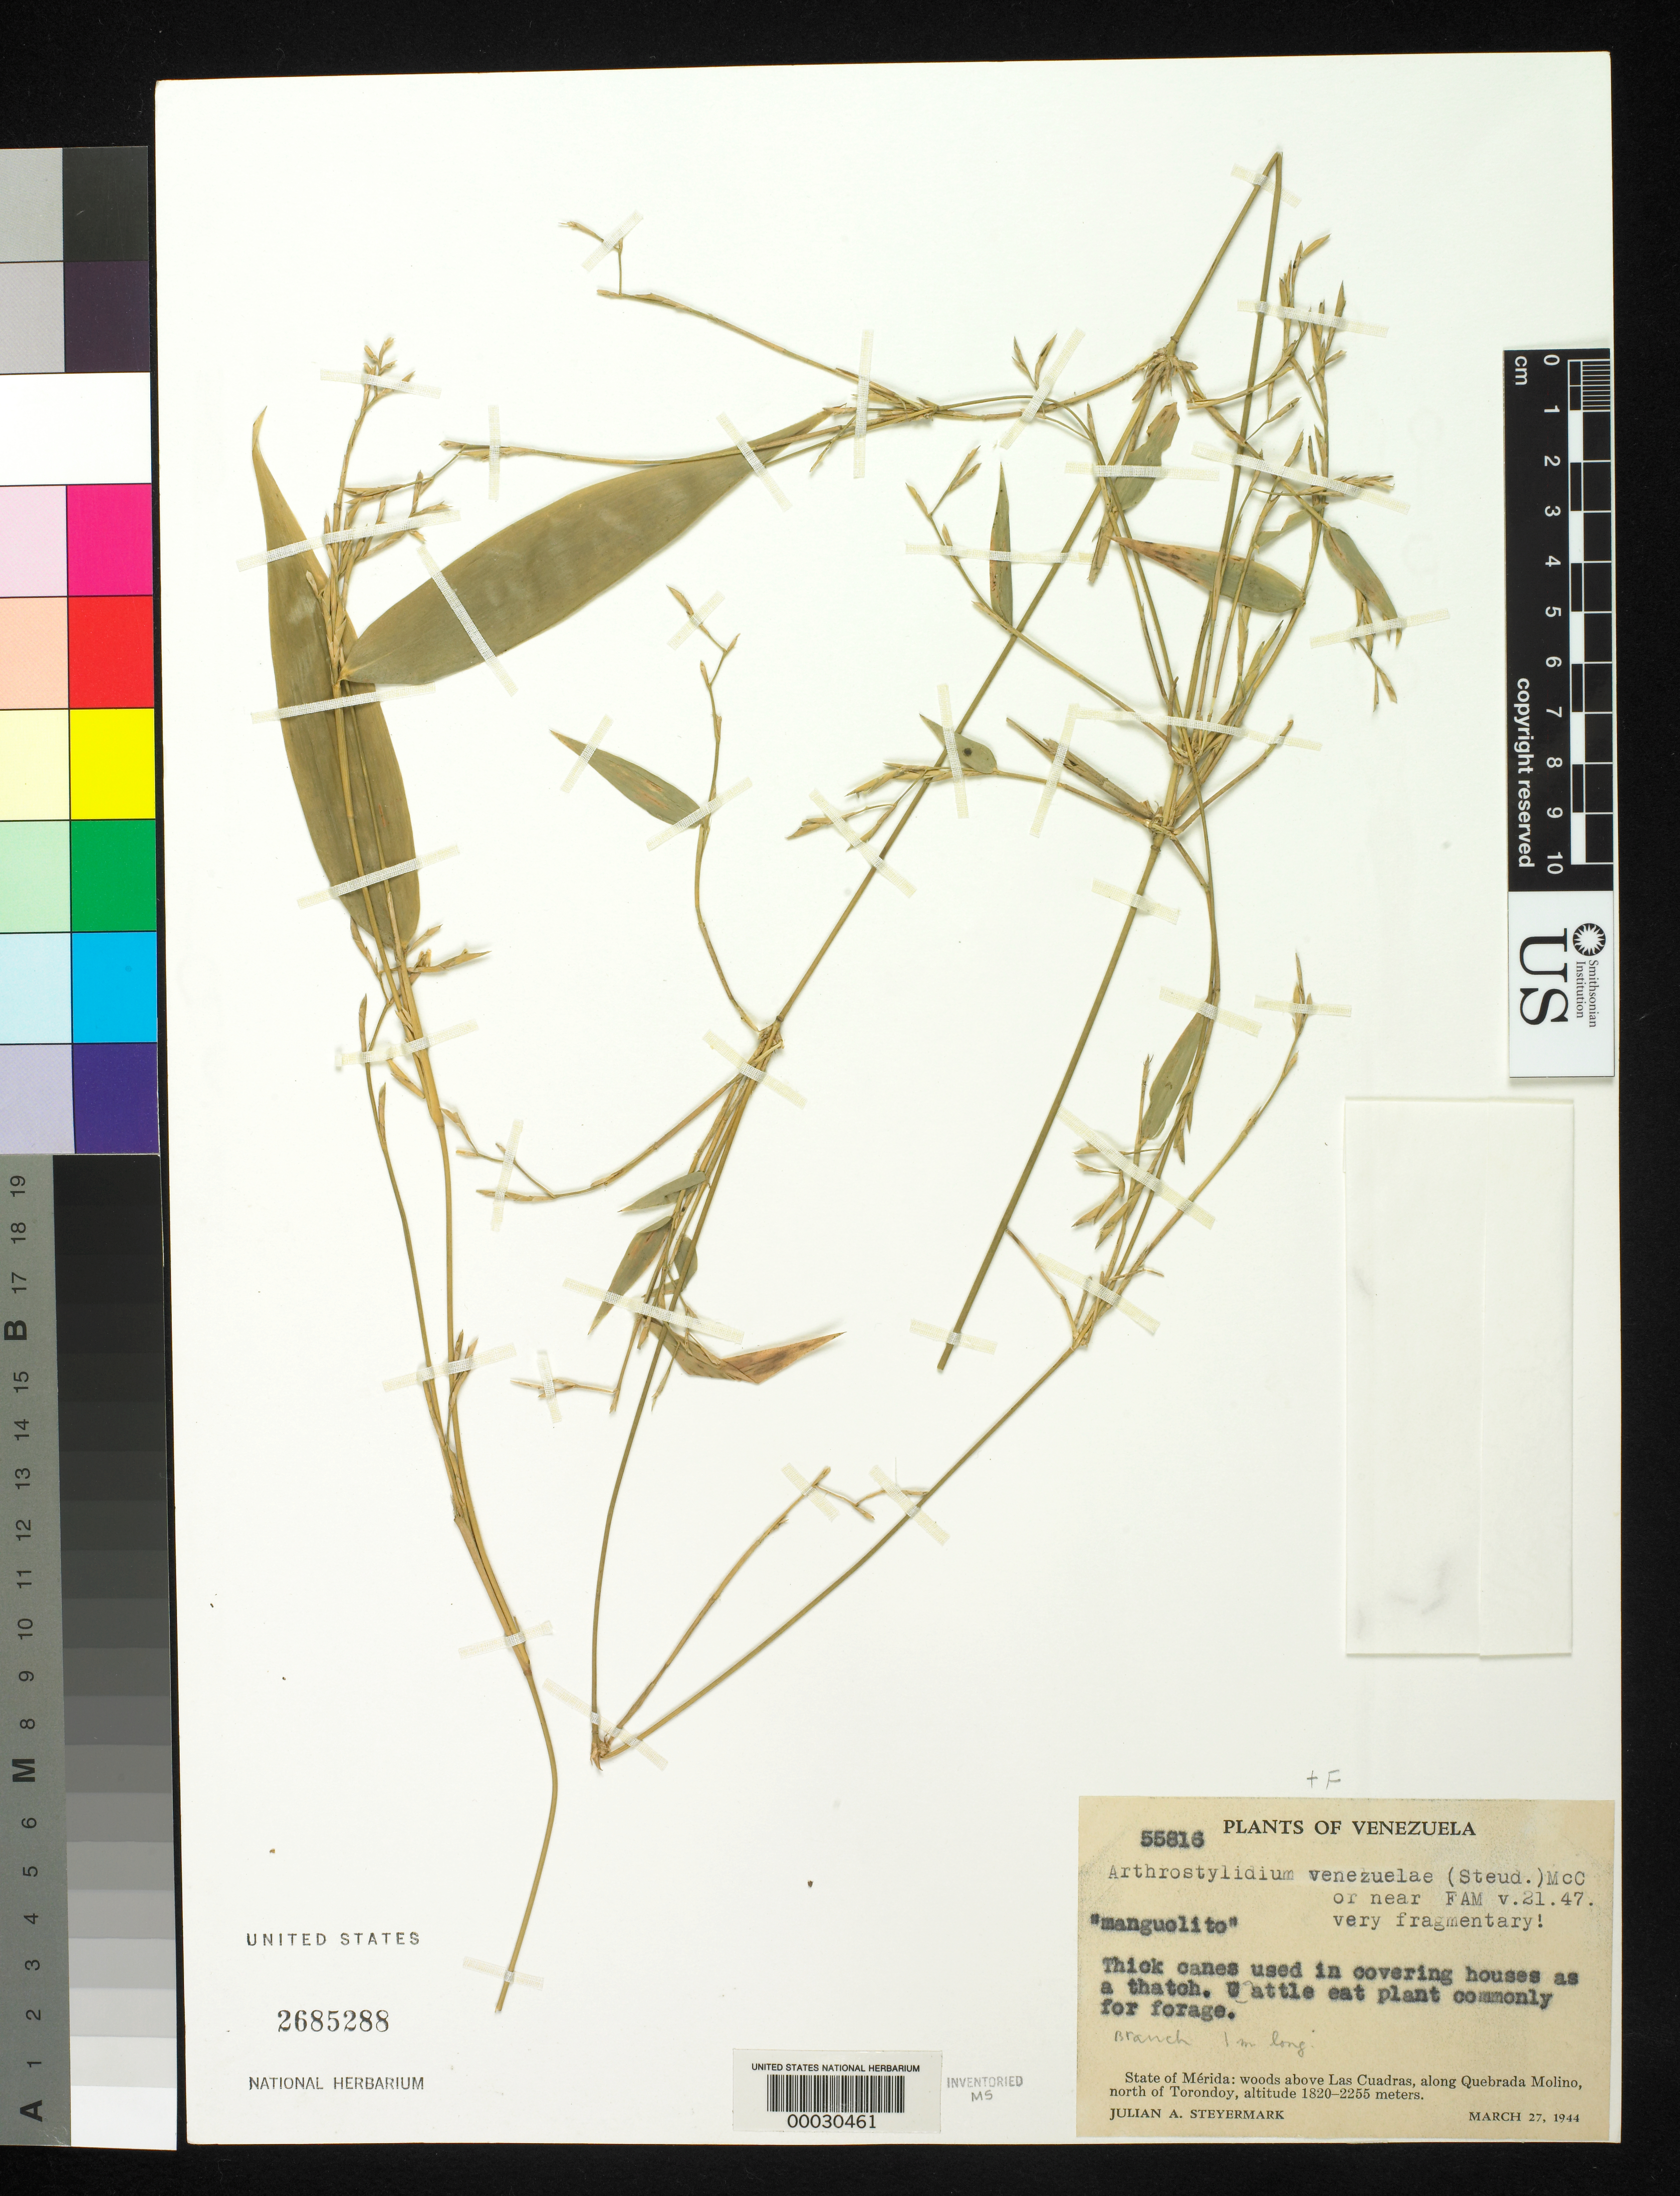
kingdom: Plantae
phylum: Tracheophyta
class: Liliopsida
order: Poales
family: Poaceae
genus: Arthrostylidium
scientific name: Arthrostylidium venezuelae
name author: (Steud.) McClure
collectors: J. Steyermark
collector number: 55816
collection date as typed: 27 Mar 1944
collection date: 1944-03-27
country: Venezuela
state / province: Mérida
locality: Las cuadras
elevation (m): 1820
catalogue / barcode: US 2685288